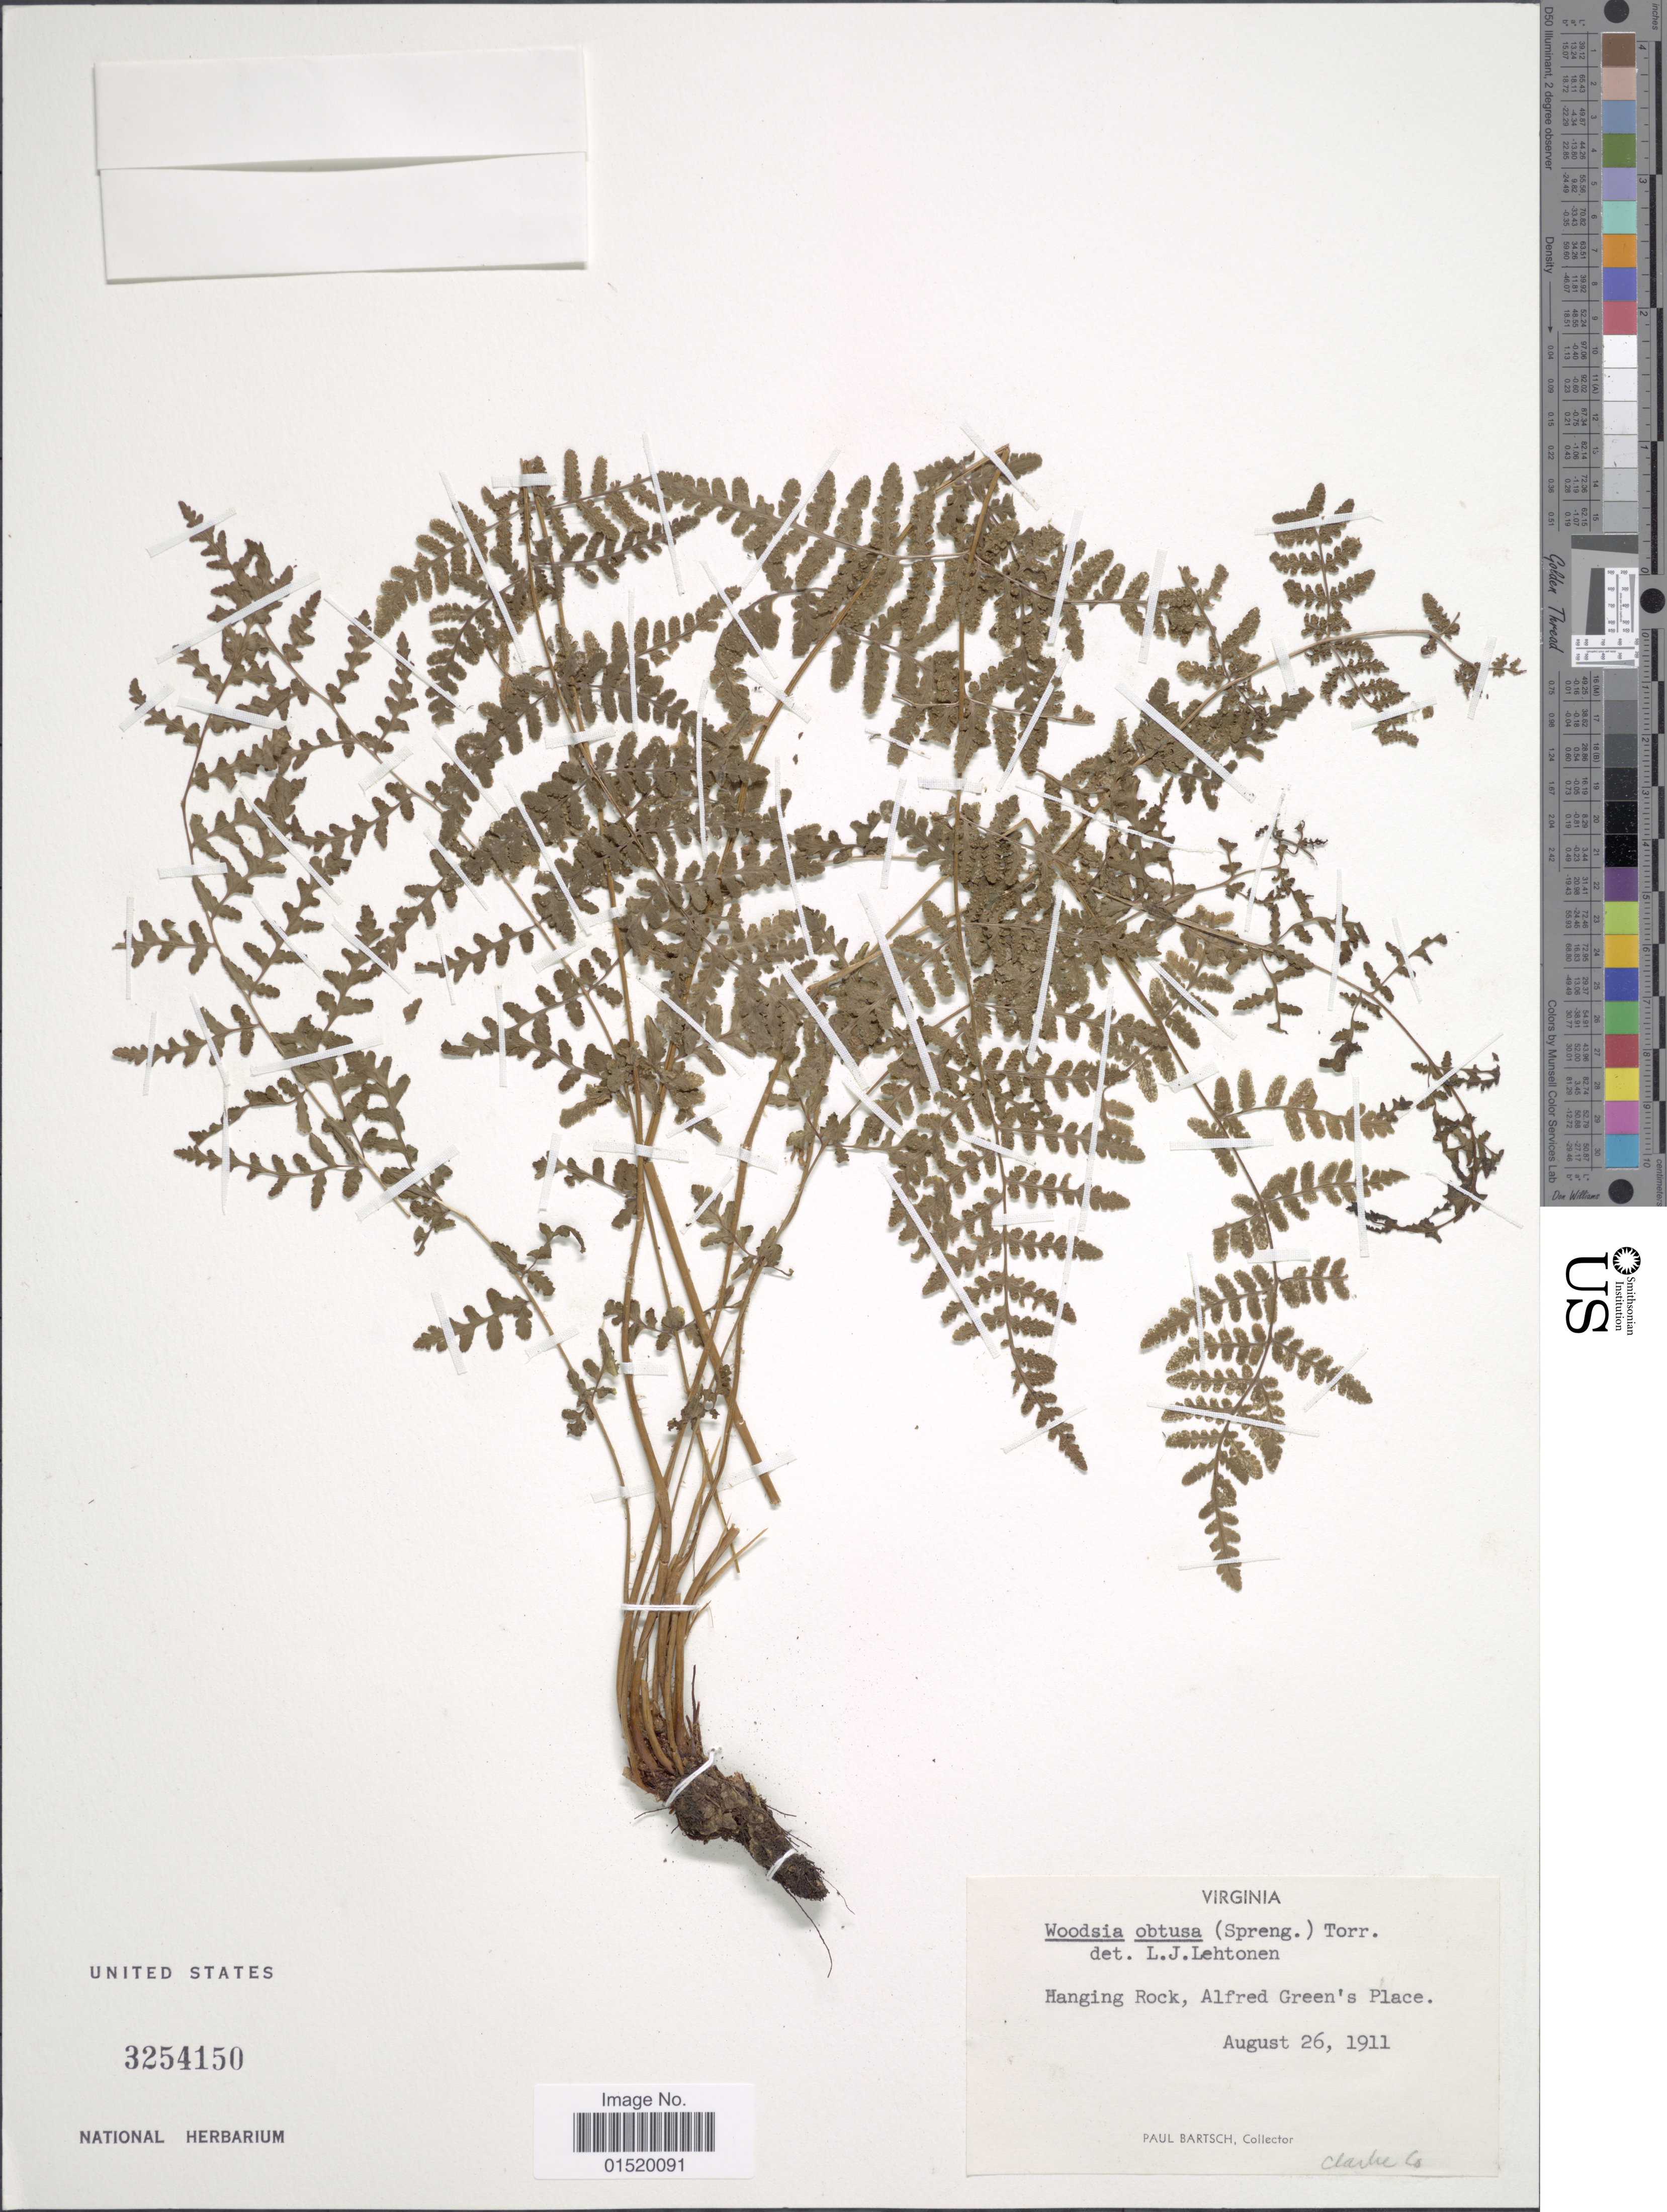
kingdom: Plantae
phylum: Tracheophyta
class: Polypodiopsida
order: Polypodiales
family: Woodsiaceae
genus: Woodsia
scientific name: Woodsia obtusa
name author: (Spreng.) Torr.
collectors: P. Bartsch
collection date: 1911-08-26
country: United States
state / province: Virginia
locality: Hanging Rock, Alfred Green's Place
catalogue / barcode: US 3254150